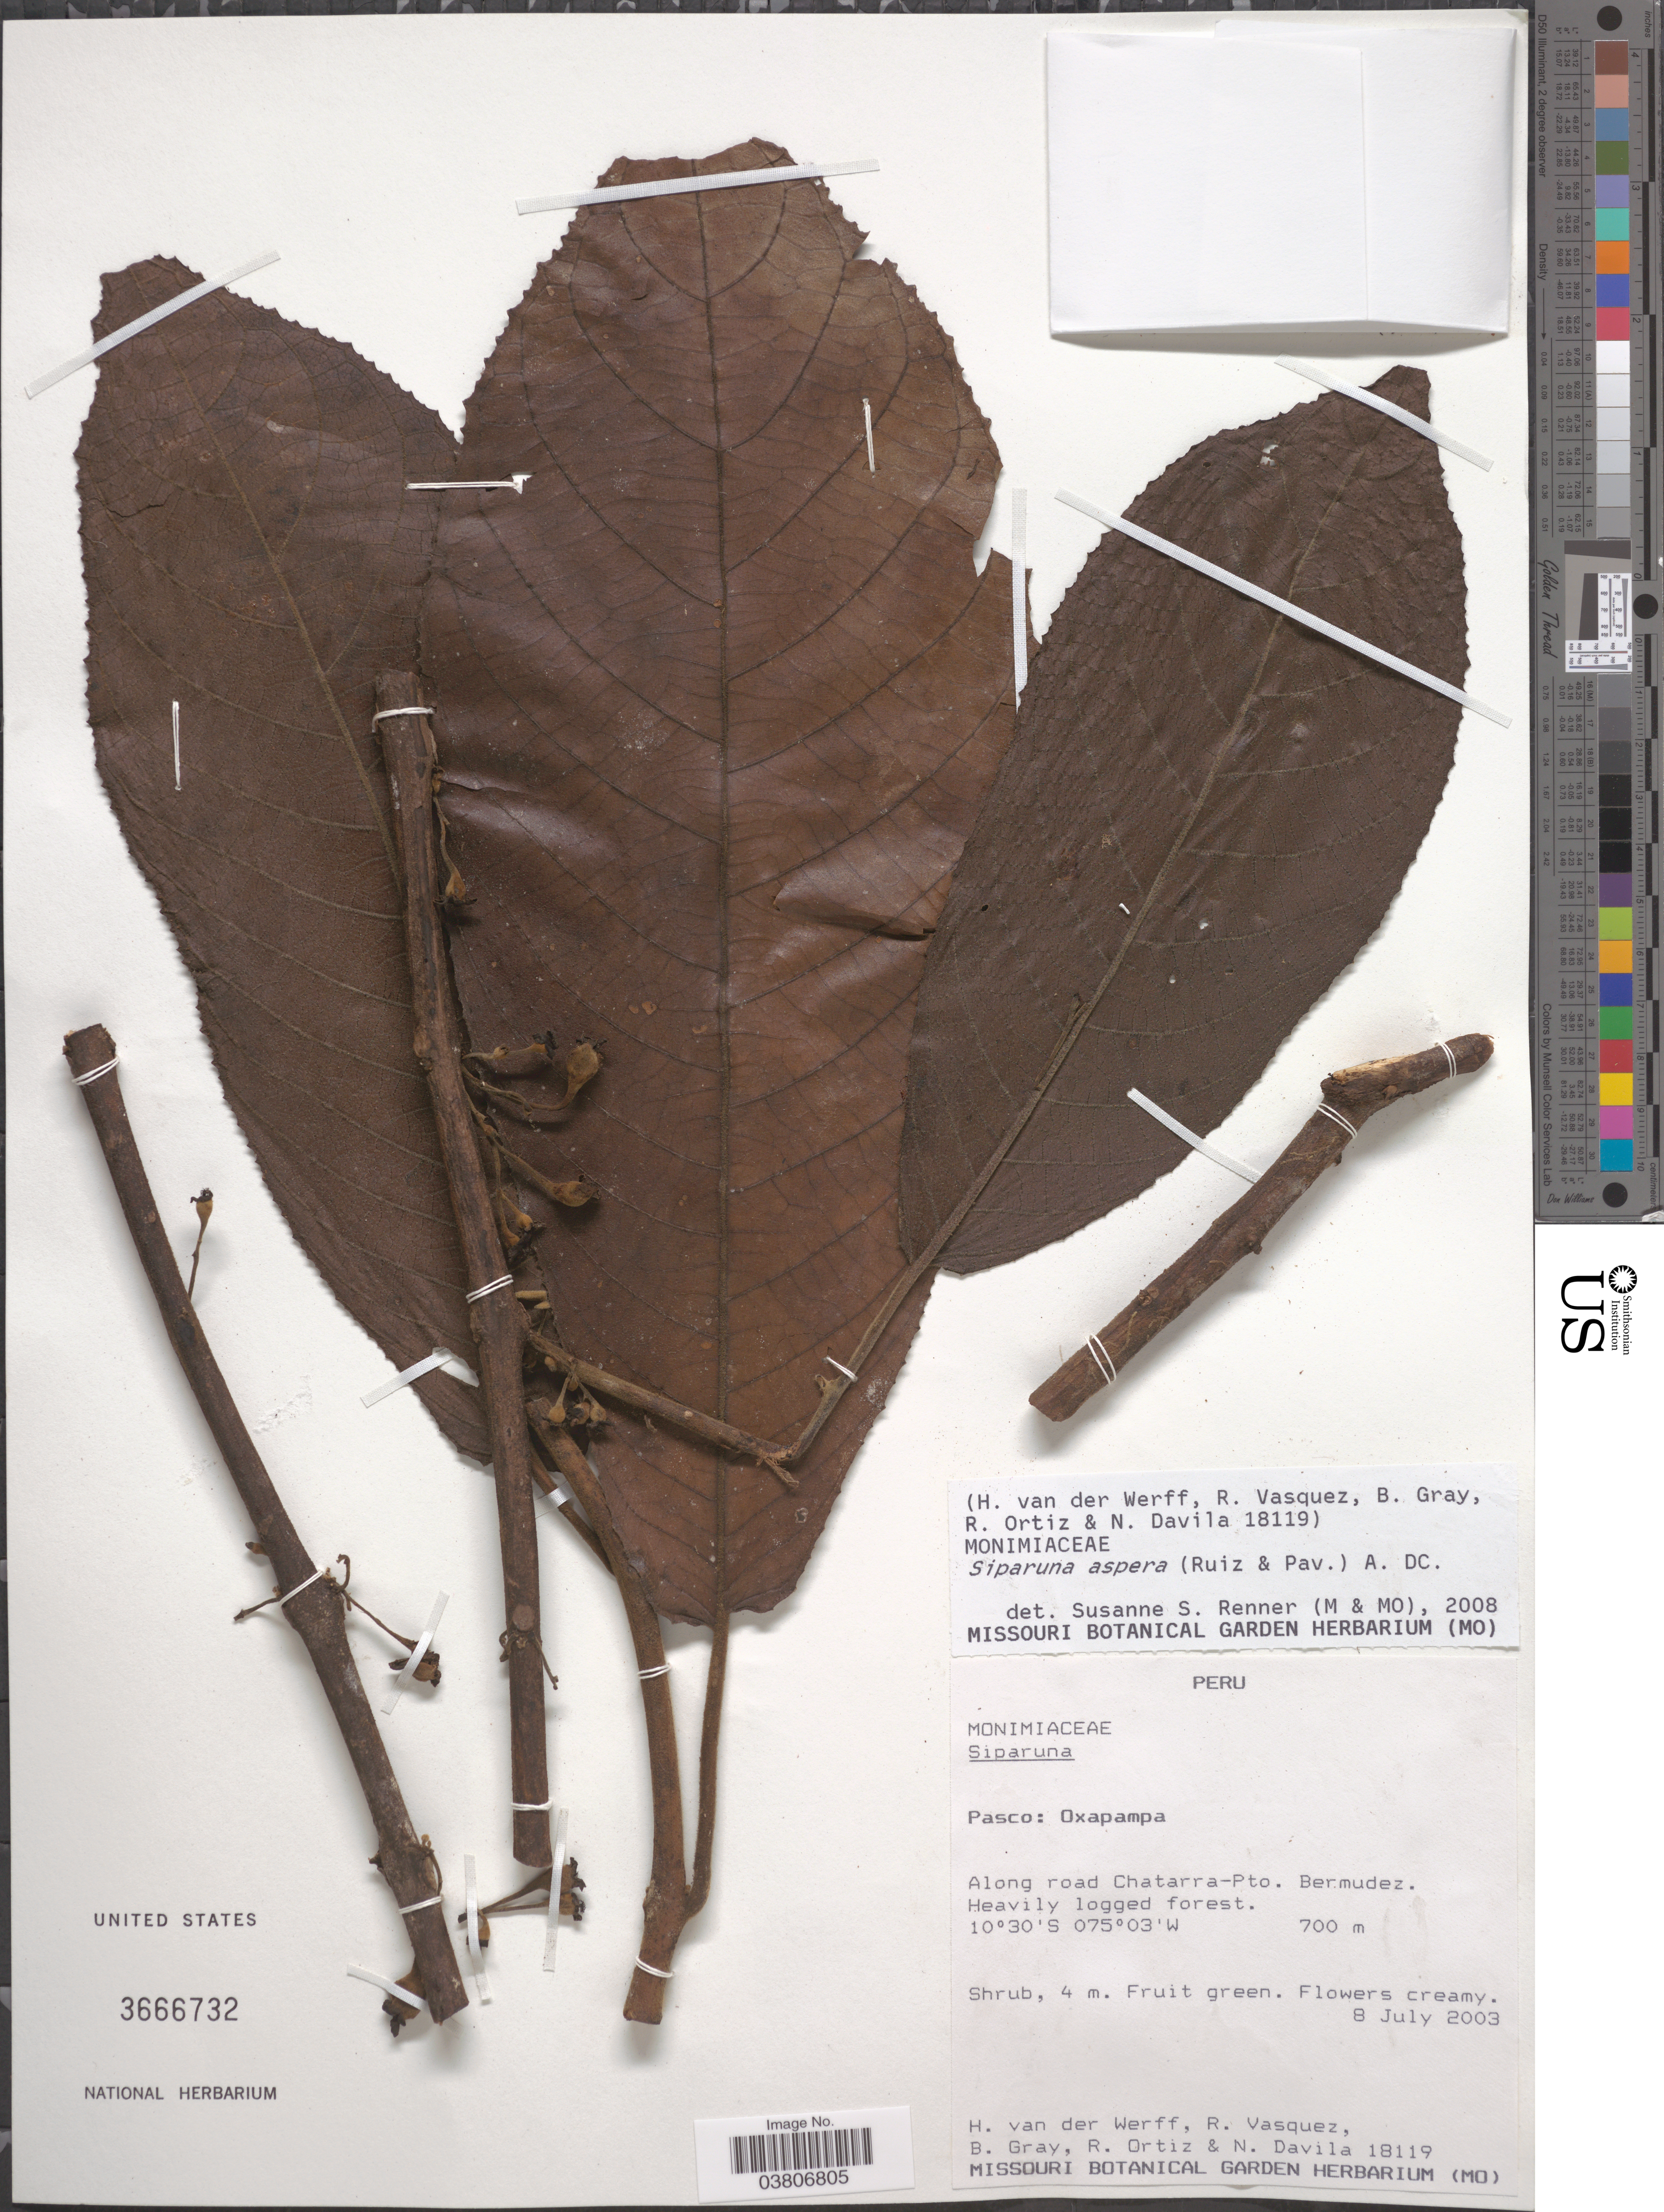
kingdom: Plantae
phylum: Tracheophyta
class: Magnoliopsida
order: Laurales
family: Siparunaceae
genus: Siparuna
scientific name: Siparuna aspera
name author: (Ruiz & Pav.) A. DC.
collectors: H. van der Werff, R. Vasquez, B. Gray, R. Ortiz & N. Dávila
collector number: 18119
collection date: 2003-07-08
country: Peru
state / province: Pasco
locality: Oxapampa. Along road Chatarra-Pto. Bermudez.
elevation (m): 700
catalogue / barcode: US 3666732